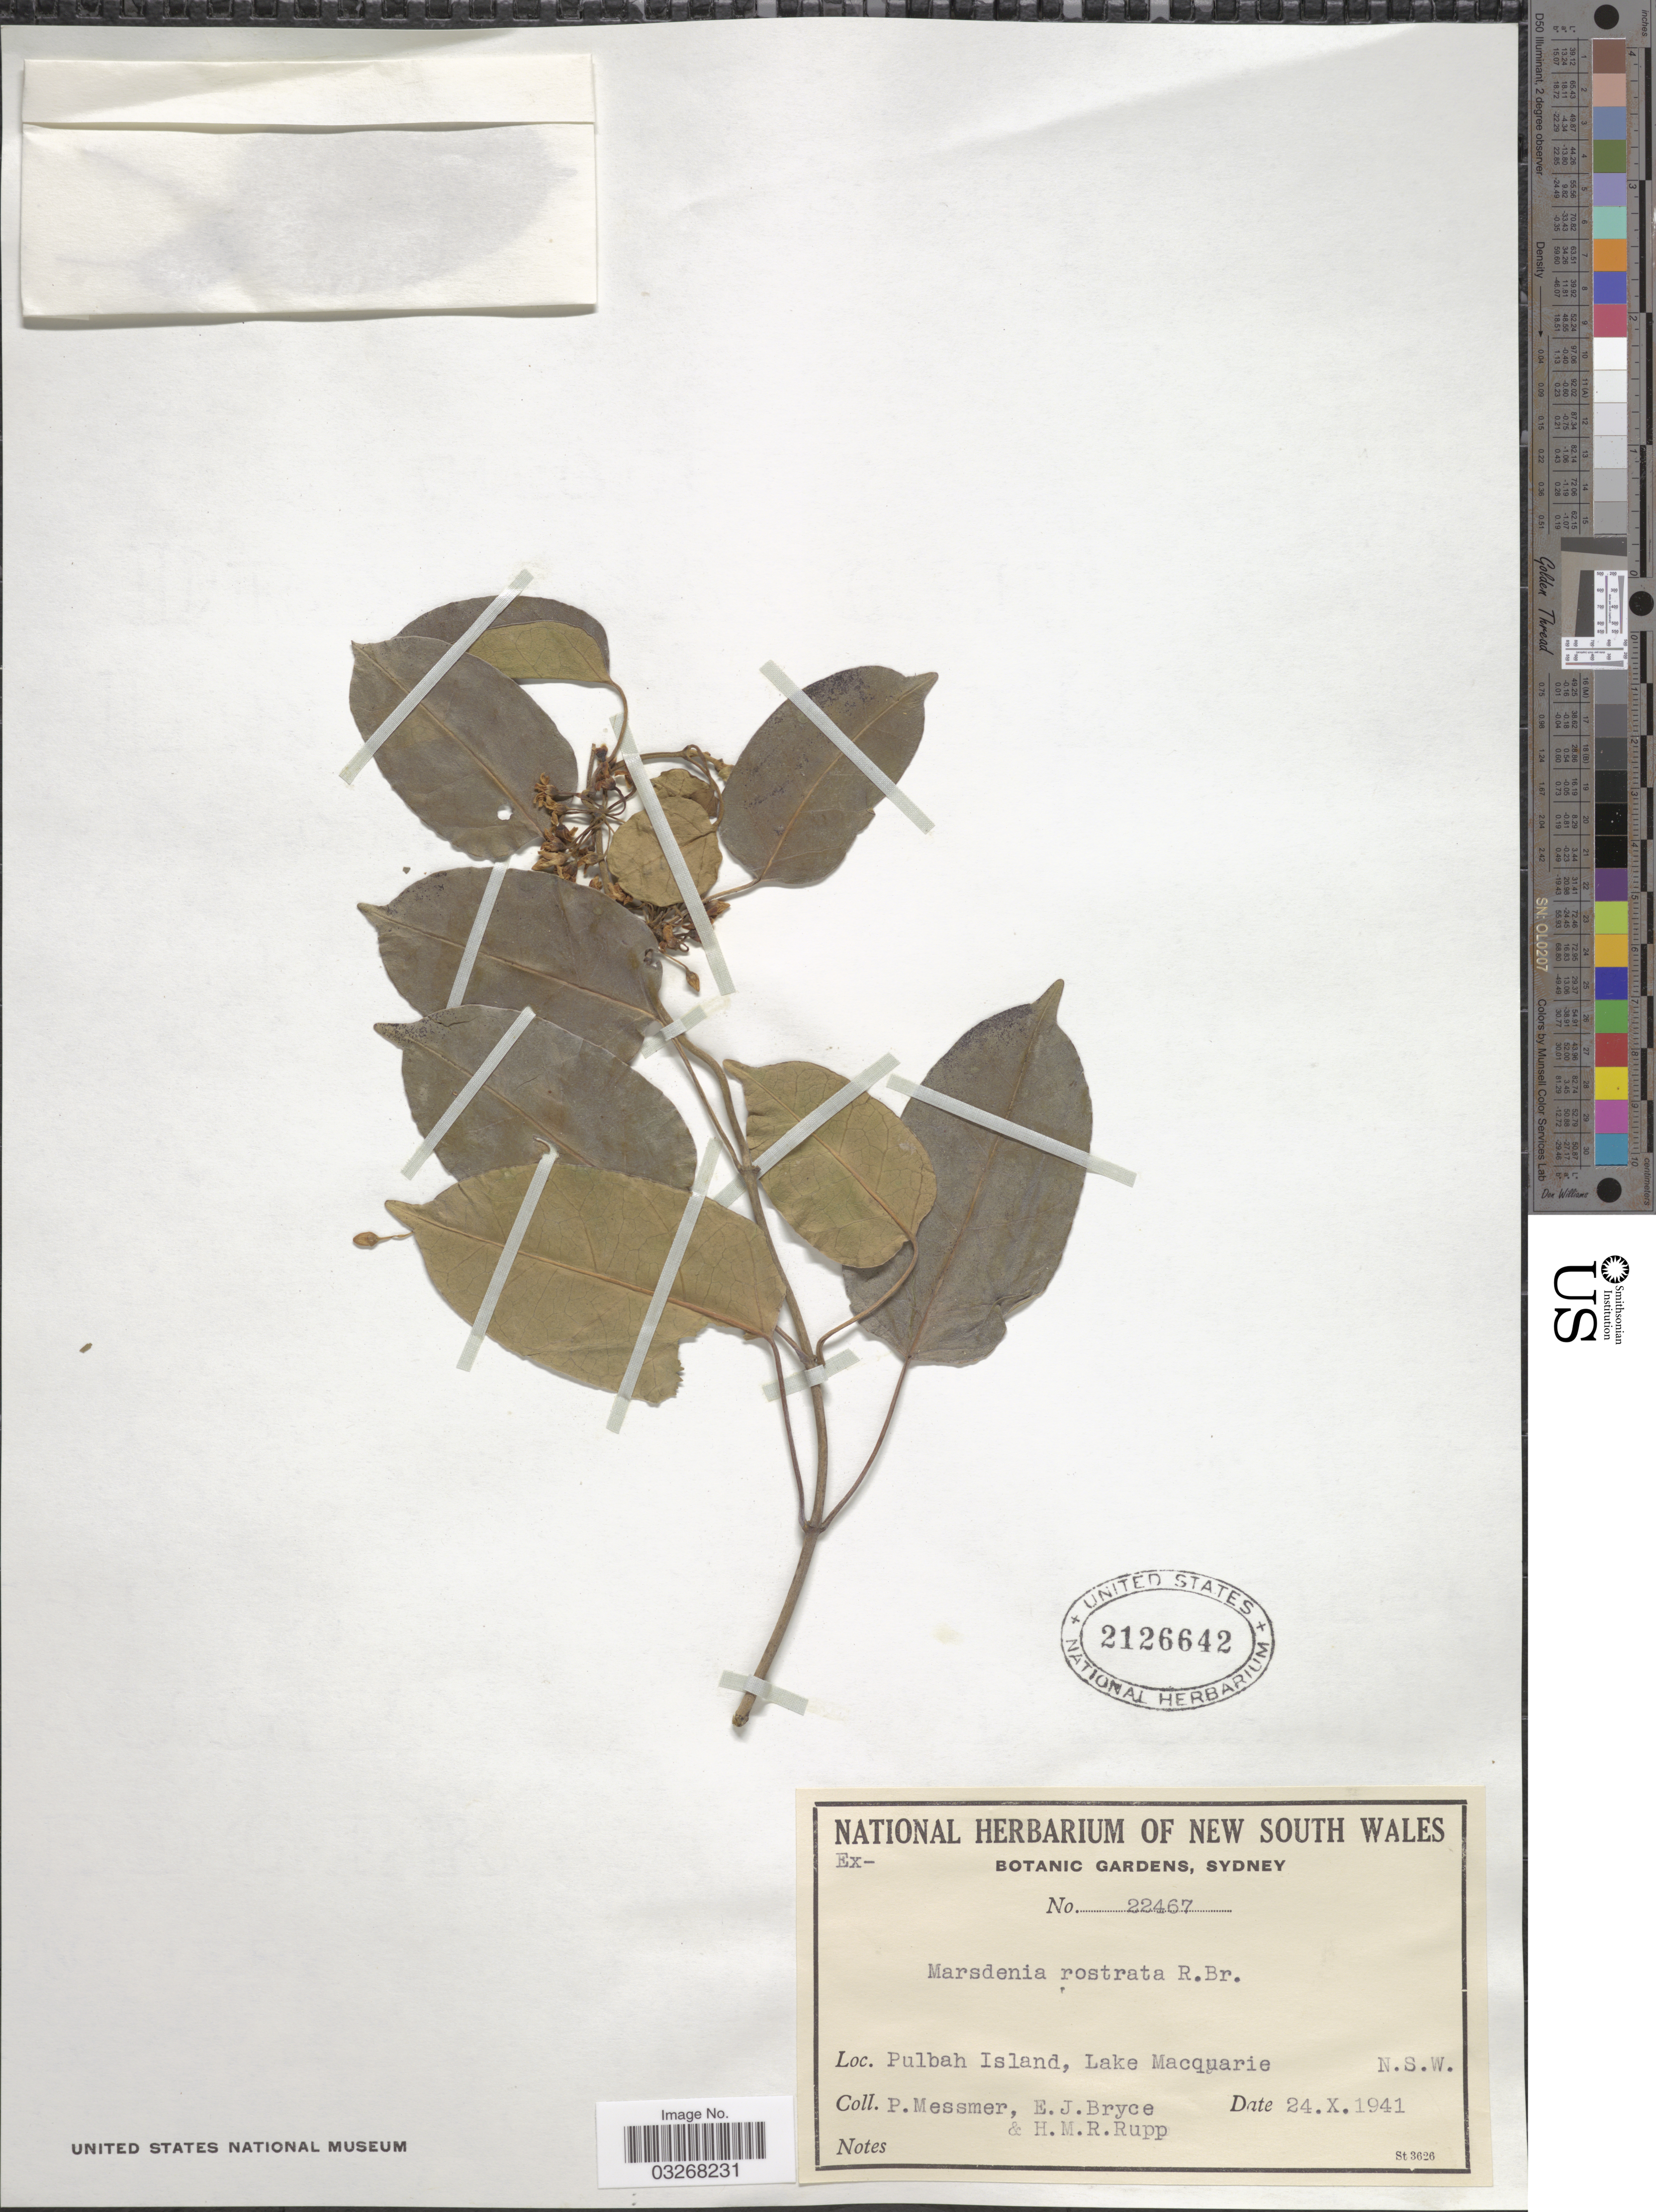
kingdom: Plantae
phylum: Tracheophyta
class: Magnoliopsida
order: Gentianales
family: Apocynaceae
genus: Marsdenia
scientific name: Marsdenia rostrata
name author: R. Br.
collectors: P. Messmer, E. Bryce & H. Rupp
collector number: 22467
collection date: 1941-10-24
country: Australia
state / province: New South Wales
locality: Pulbah Island, Lake Macquarie. N. S. W.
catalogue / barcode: US 2126642